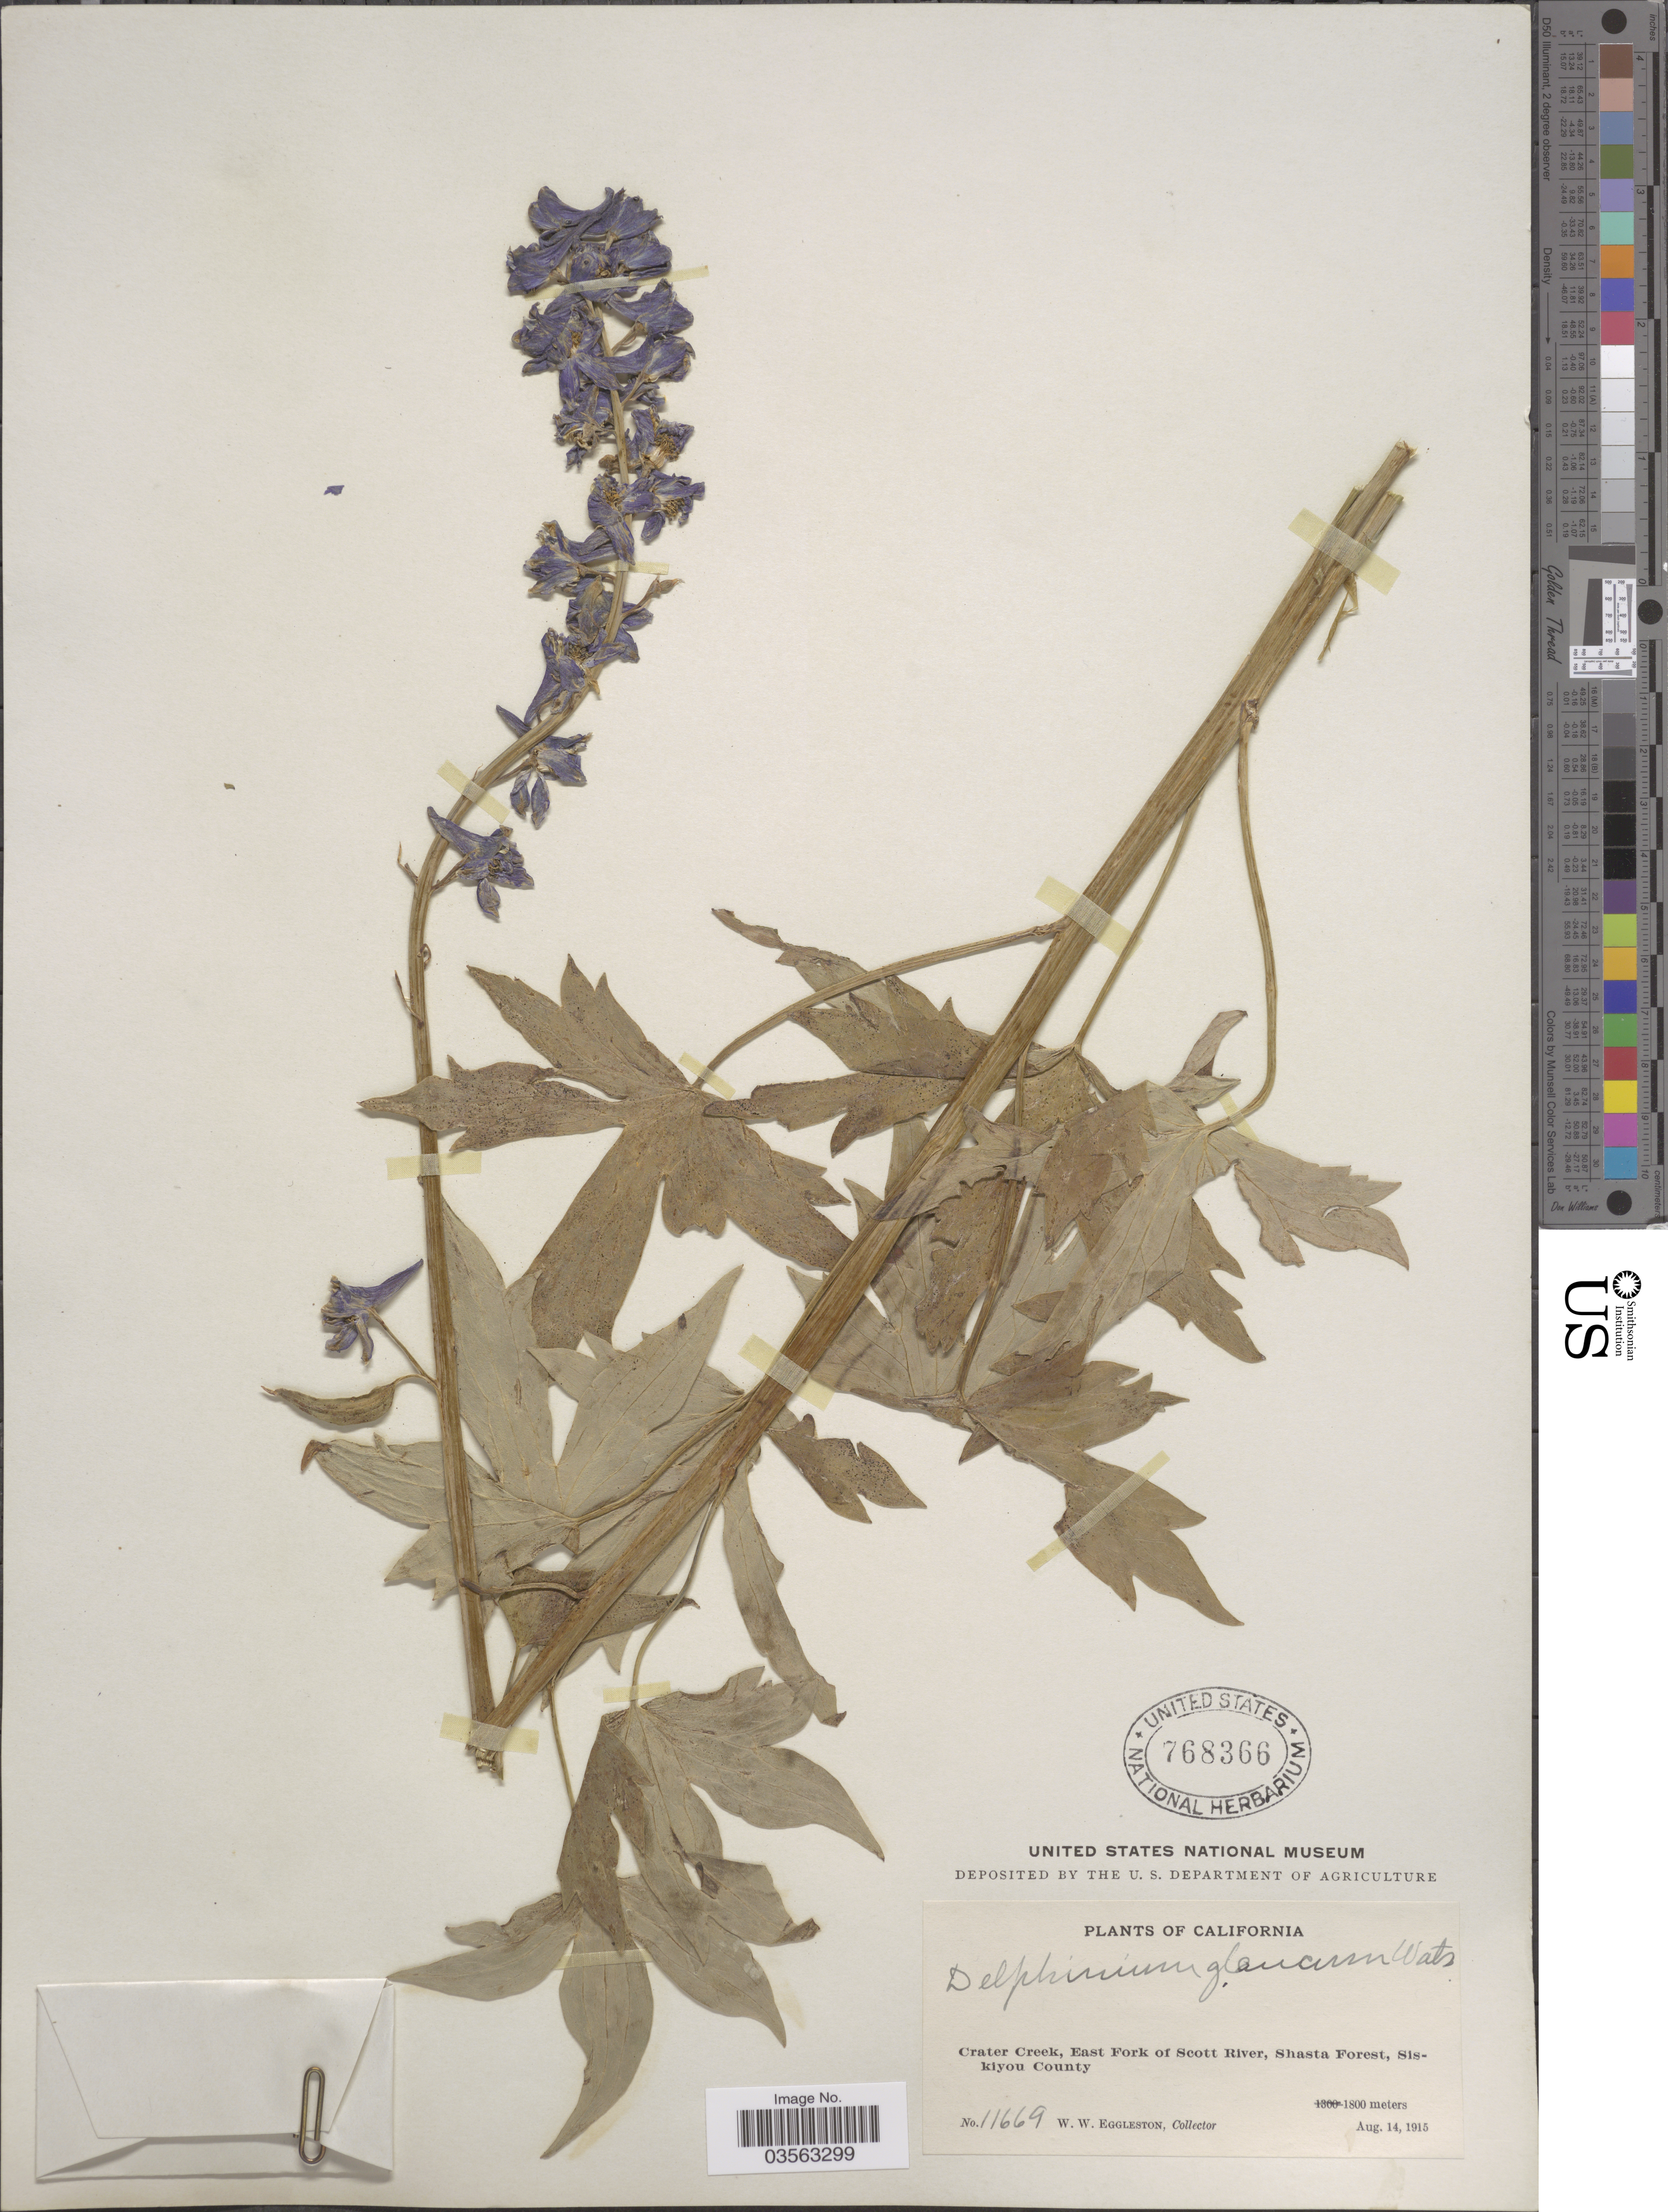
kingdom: Plantae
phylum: Tracheophyta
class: Magnoliopsida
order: Ranunculales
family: Ranunculaceae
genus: Delphinium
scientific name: Delphinium glaucum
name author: S. Watson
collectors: W. W. Eggleston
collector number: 11669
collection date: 1915-08-14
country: United States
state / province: California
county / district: Siskiyou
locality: Crater Creek, East Fork of Scott River, Shasta Forest, Siskiyou County.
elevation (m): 1800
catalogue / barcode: US 768366